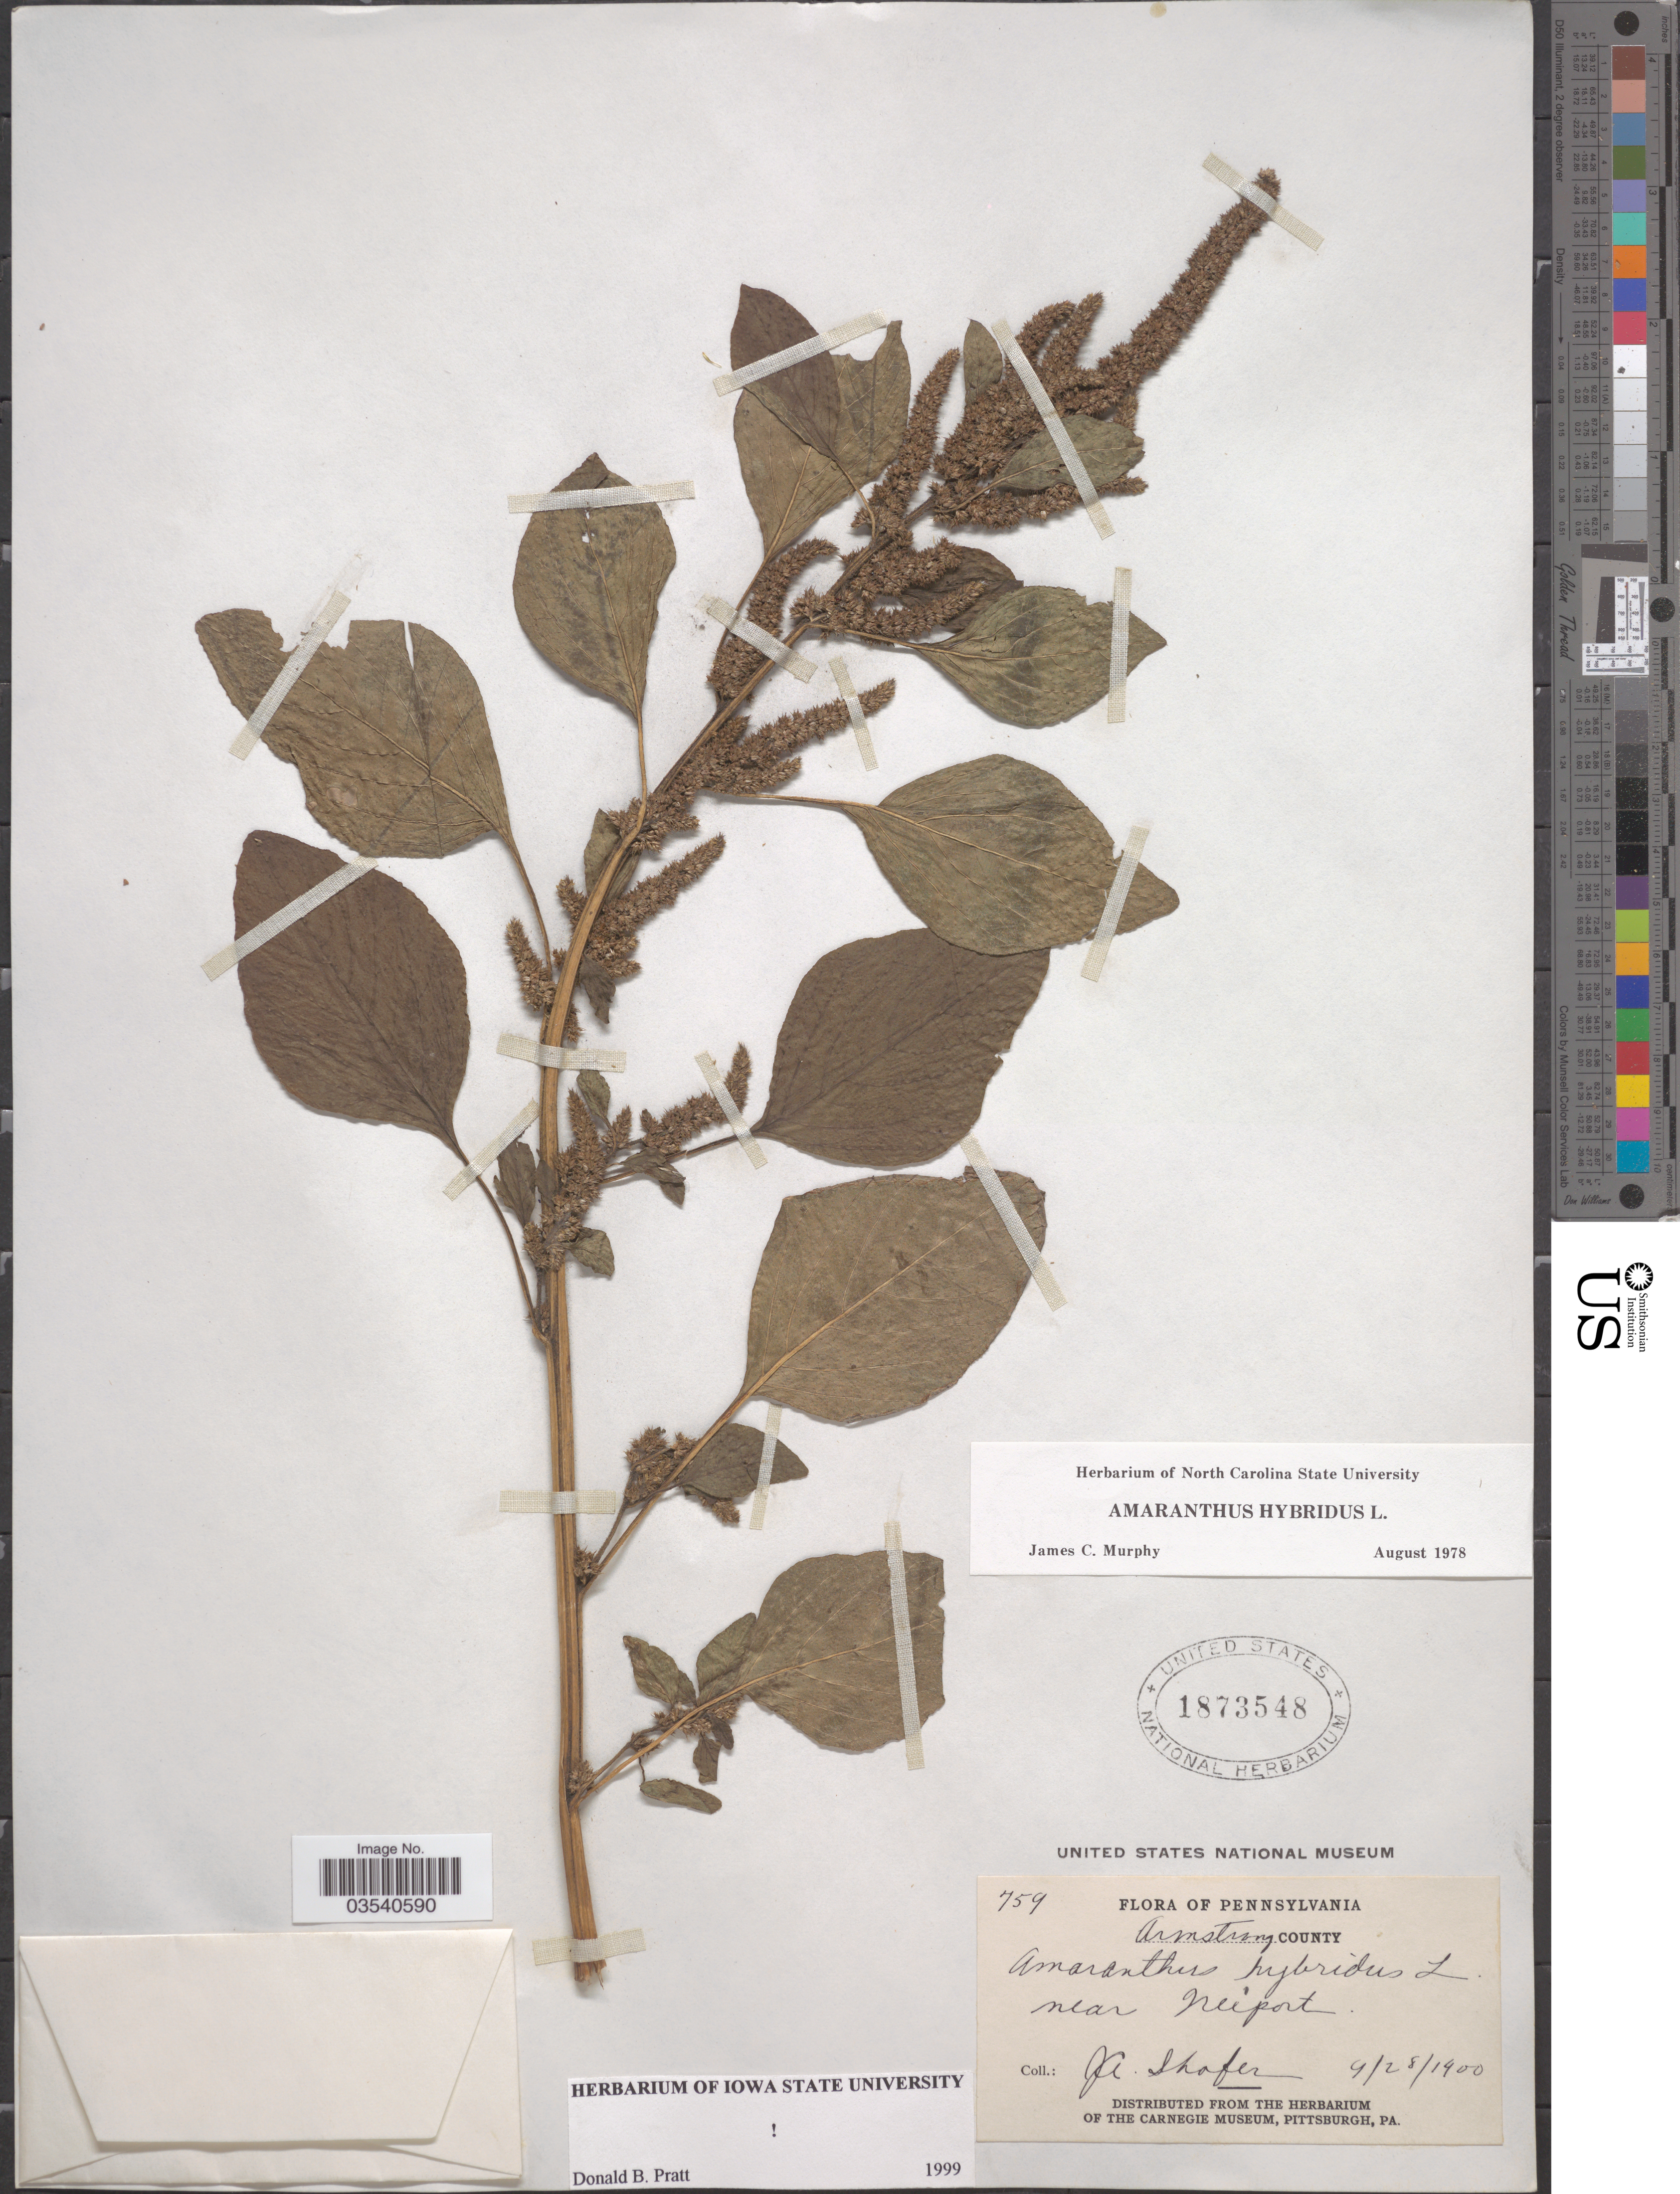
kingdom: Plantae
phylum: Tracheophyta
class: Magnoliopsida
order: Caryophyllales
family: Amaranthaceae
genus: Amaranthus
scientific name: Amaranthus hybridus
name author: L.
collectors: J. A. Shafer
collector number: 759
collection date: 1900-09-28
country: United States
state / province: Pennsylvania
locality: Armstrong County. Near Freeport.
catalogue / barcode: US 1873548